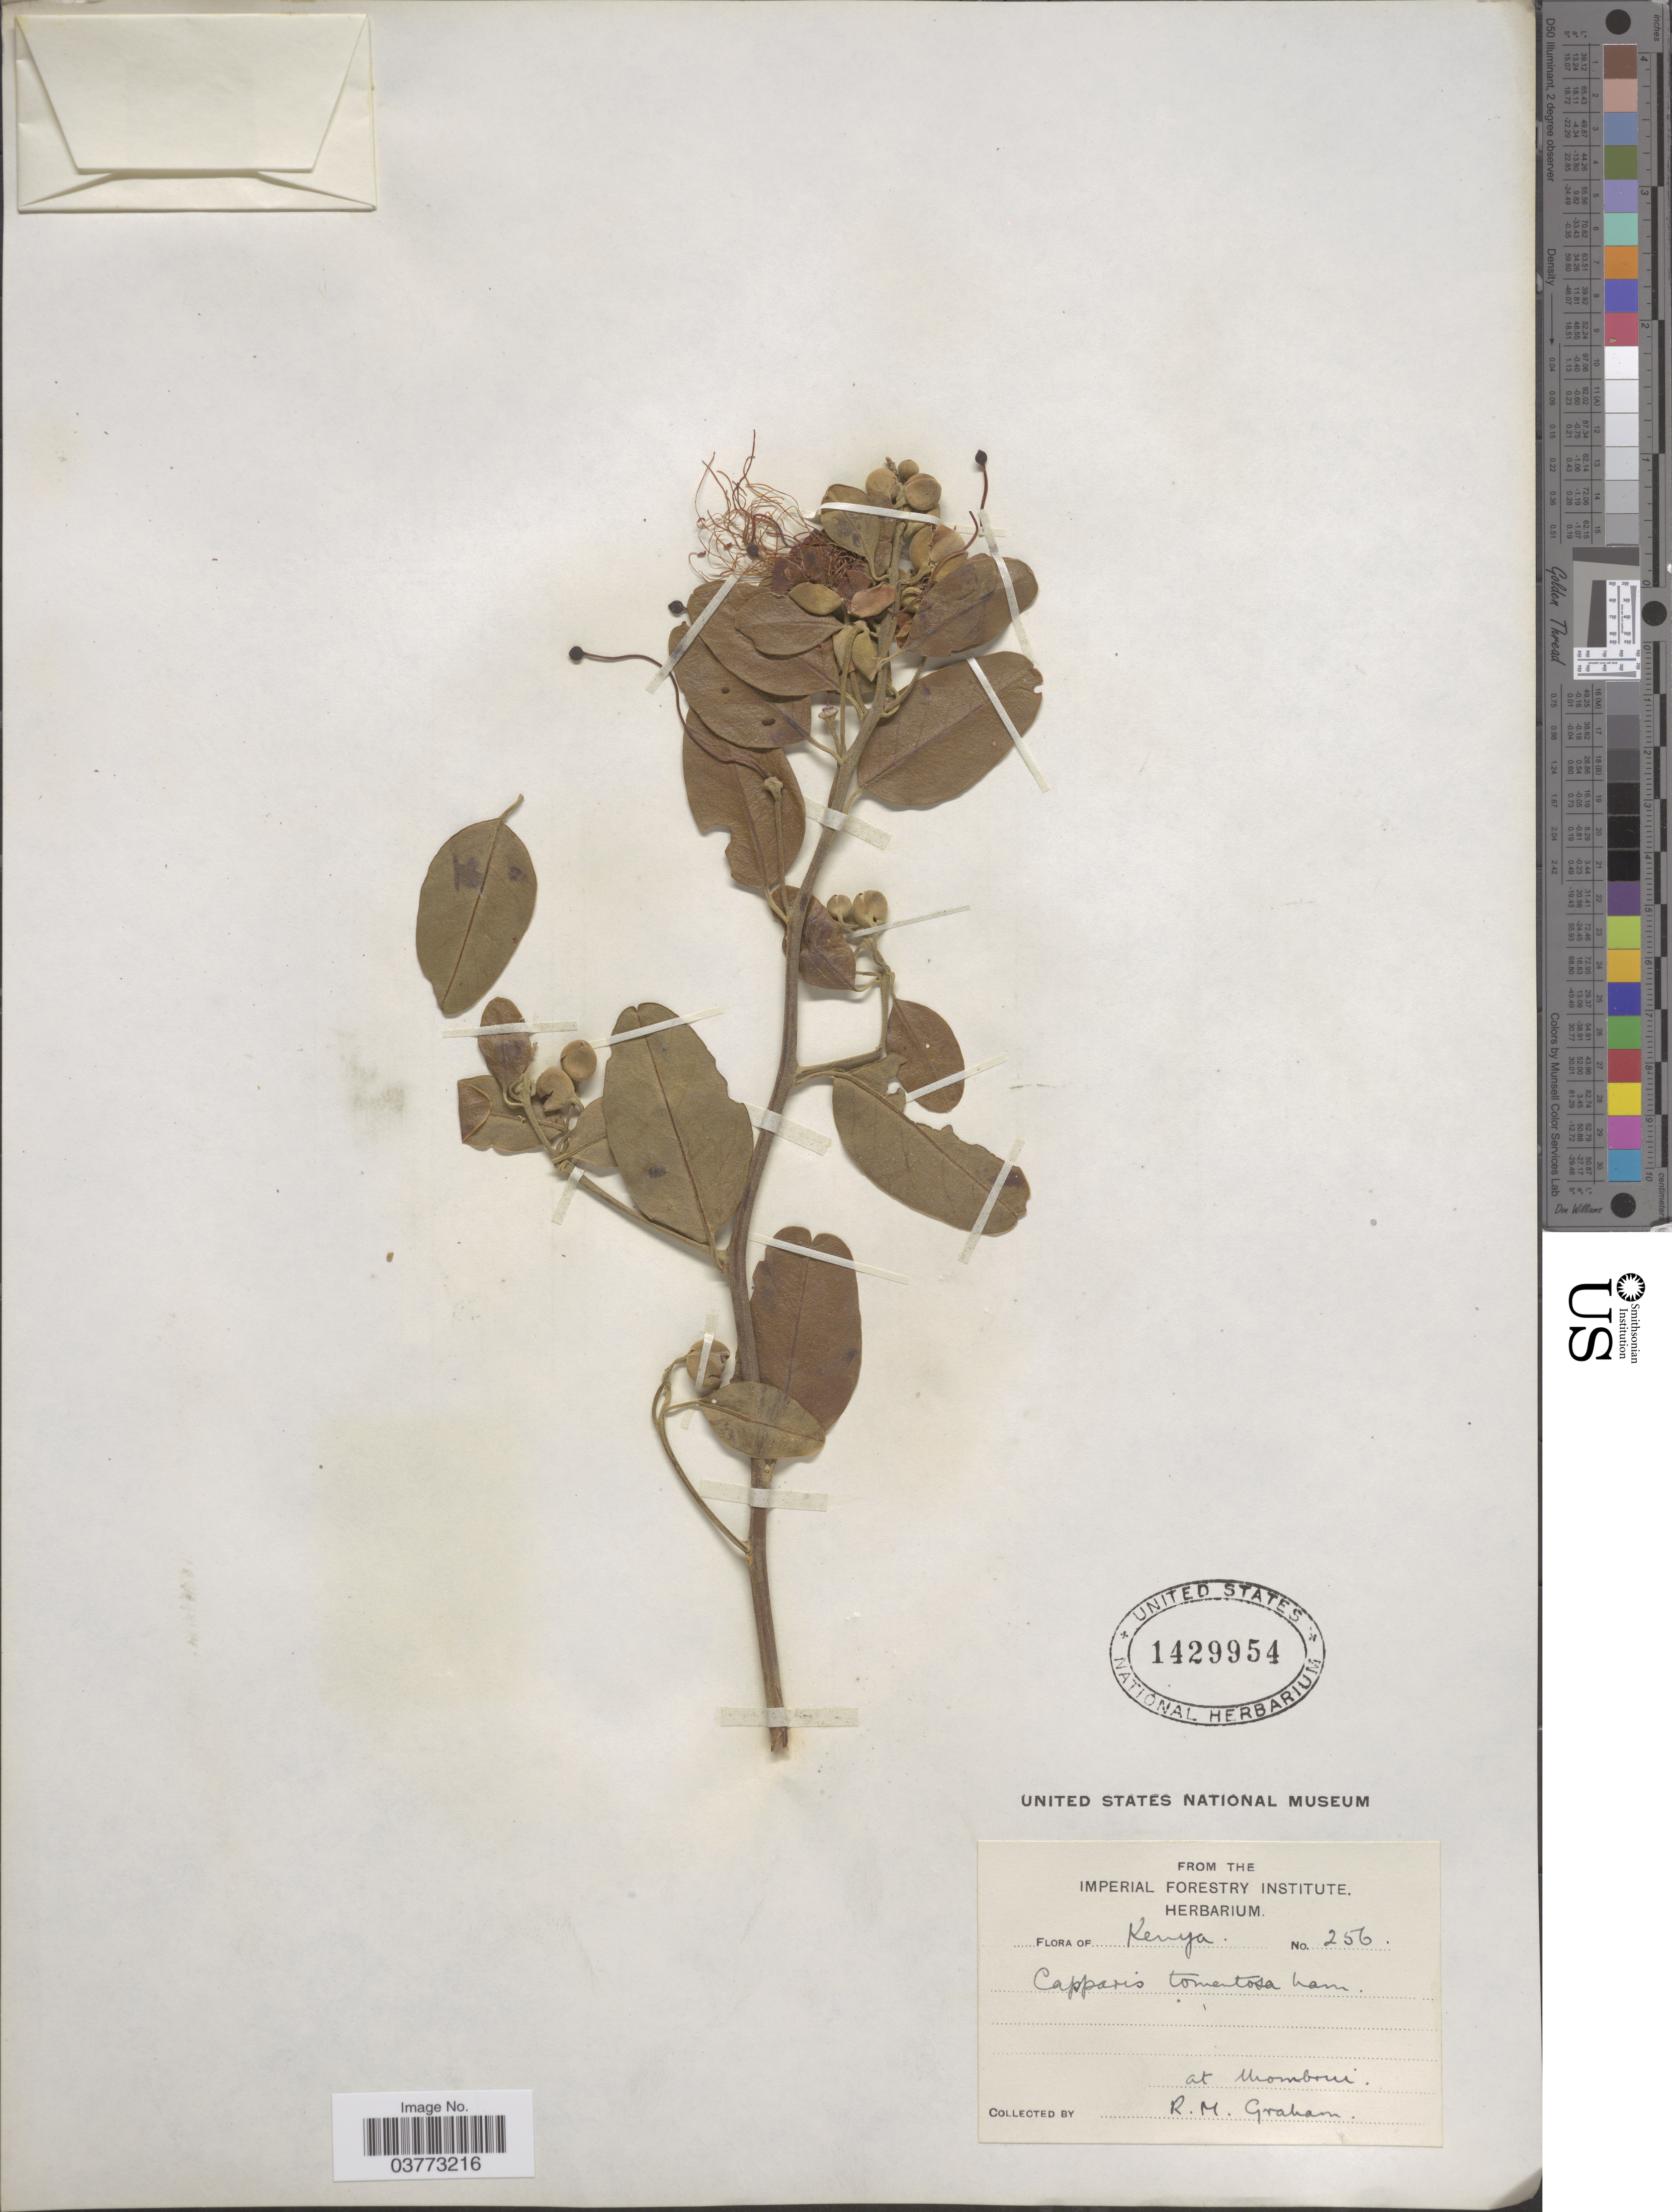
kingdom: Plantae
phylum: Tracheophyta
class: Magnoliopsida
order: Brassicales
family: Capparaceae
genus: Capparis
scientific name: Capparis tomentosa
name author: Lam.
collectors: R. M. Graham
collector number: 256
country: Kenya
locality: At Uromboni [interpreted].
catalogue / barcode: US 1429954